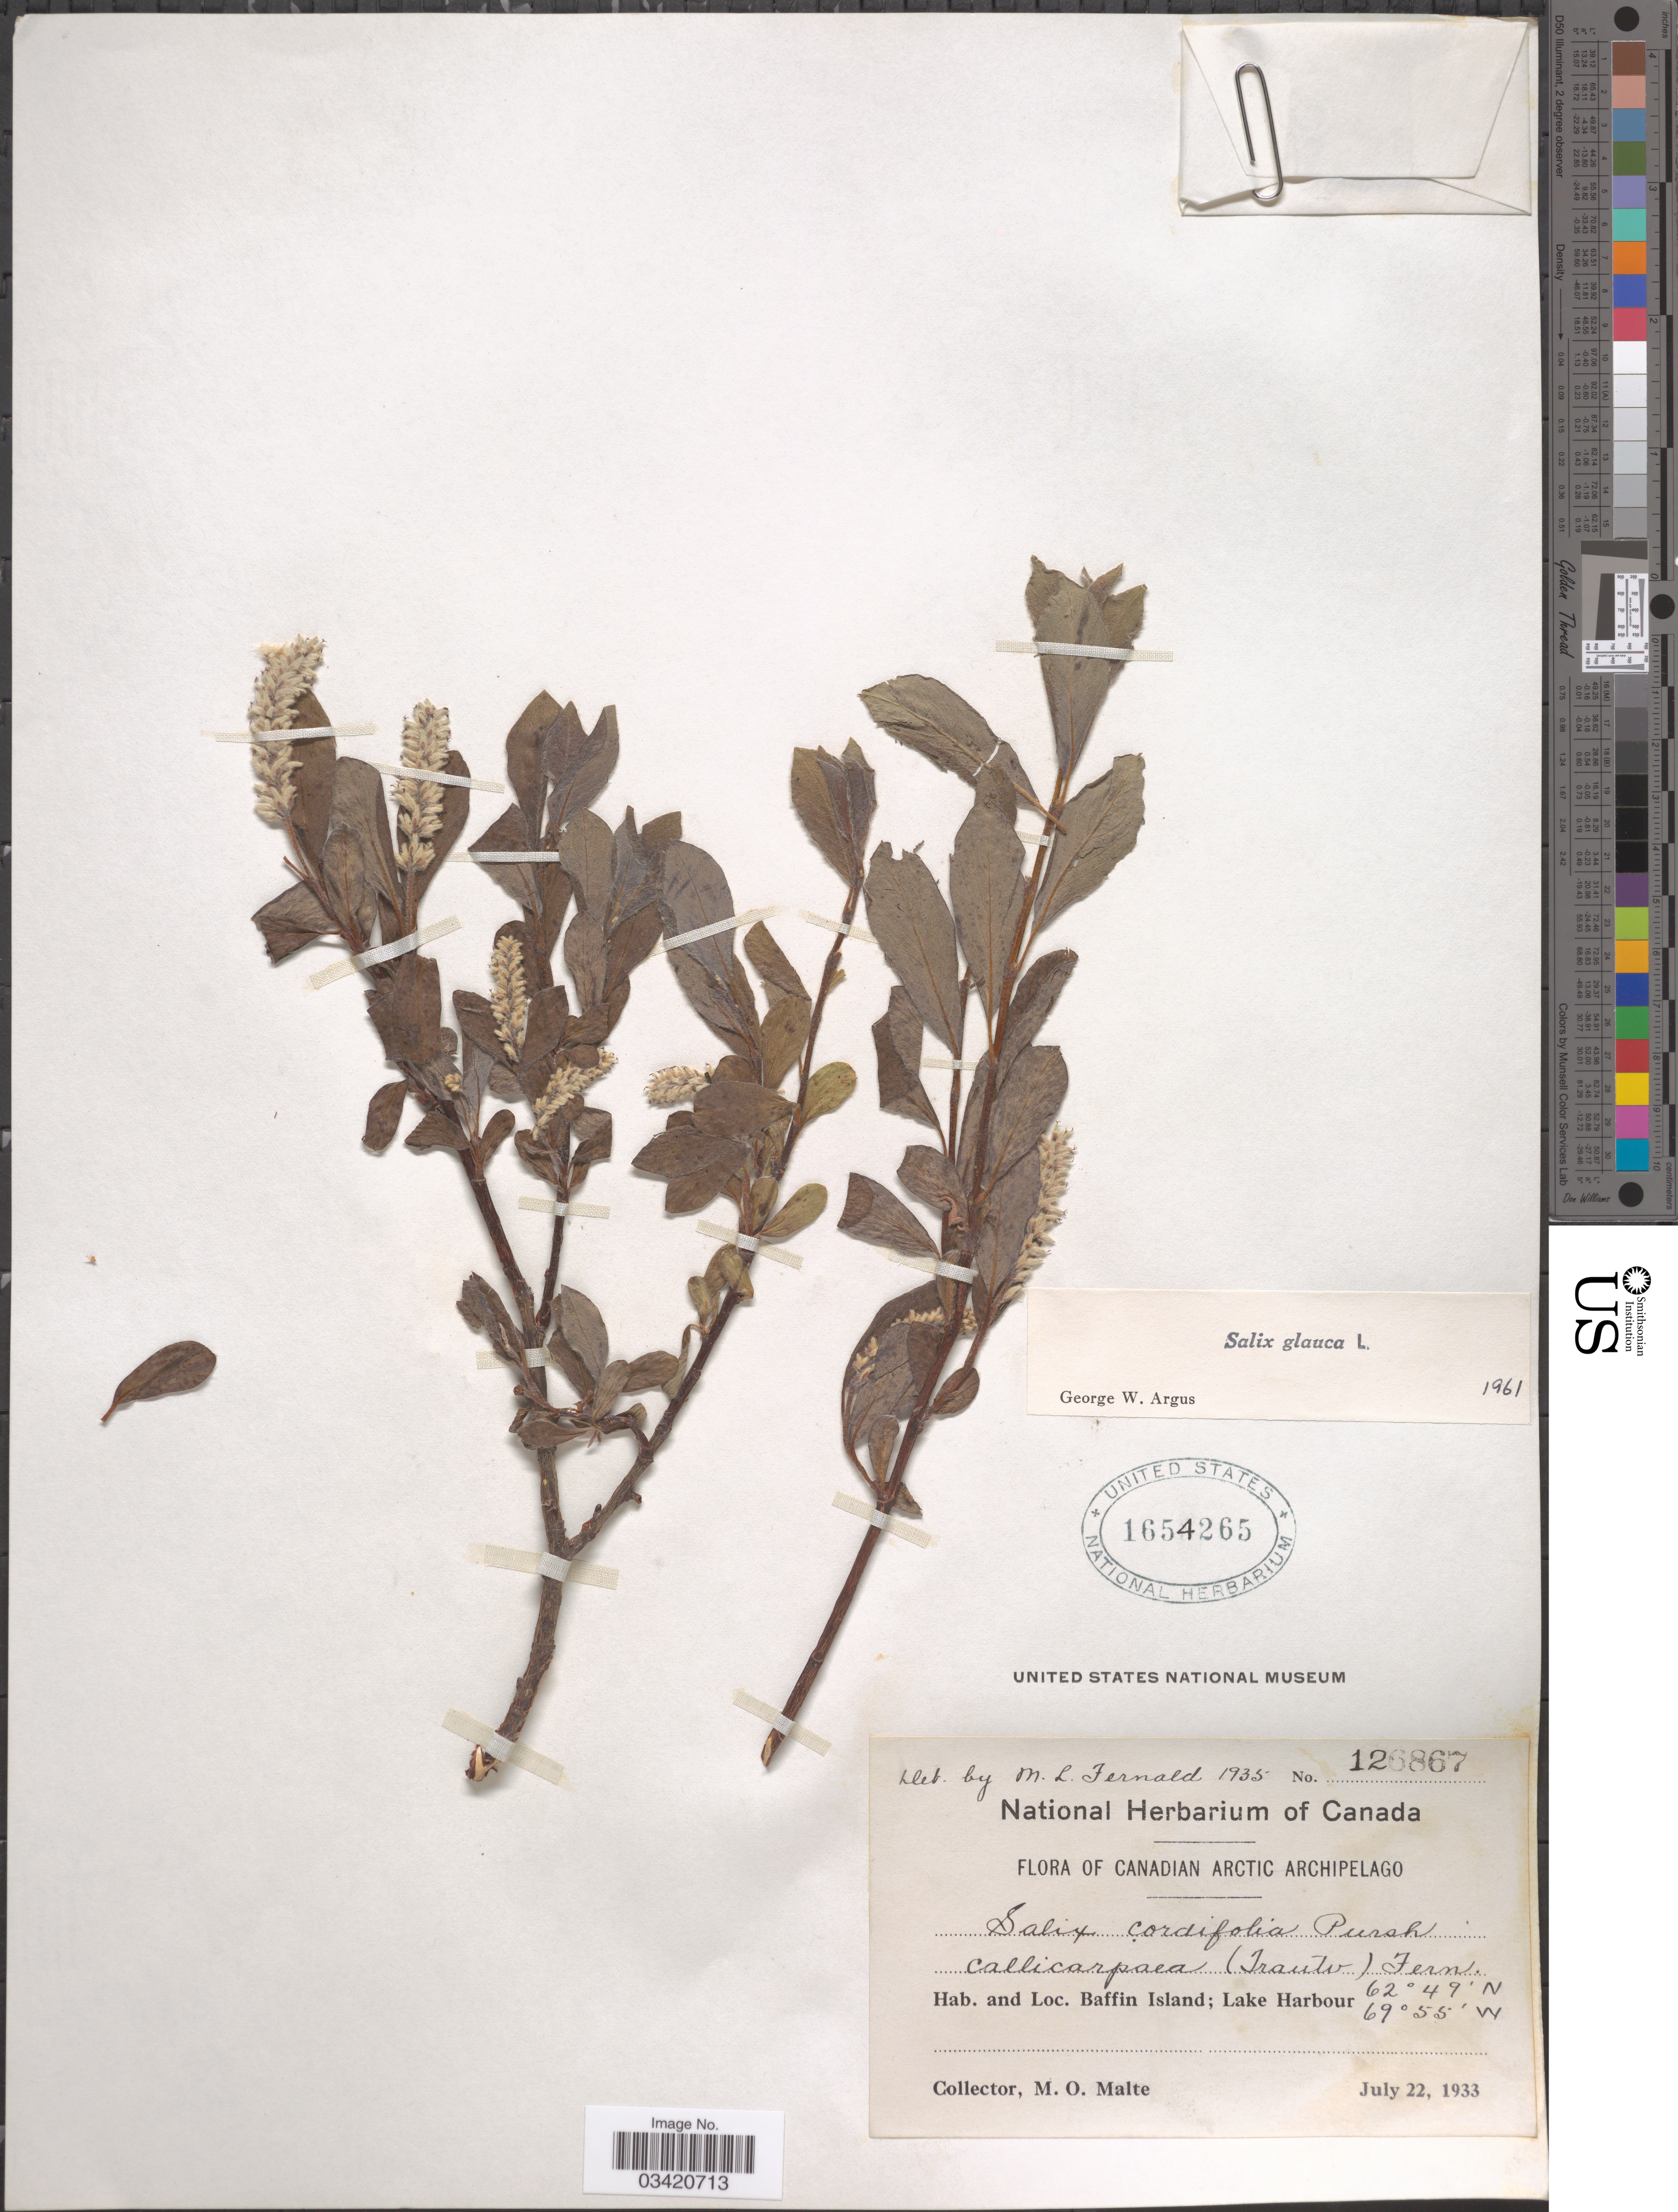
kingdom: Plantae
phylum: Tracheophyta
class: Magnoliopsida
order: Malpighiales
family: Salicaceae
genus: Salix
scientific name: Salix glauca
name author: L.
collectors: M. O. Malte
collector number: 126867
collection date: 1933-07-22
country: Canada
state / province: Nunavut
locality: Canadian Arctic Archipelago. Baffin Island; Lake Harbour.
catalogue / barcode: US 1654265